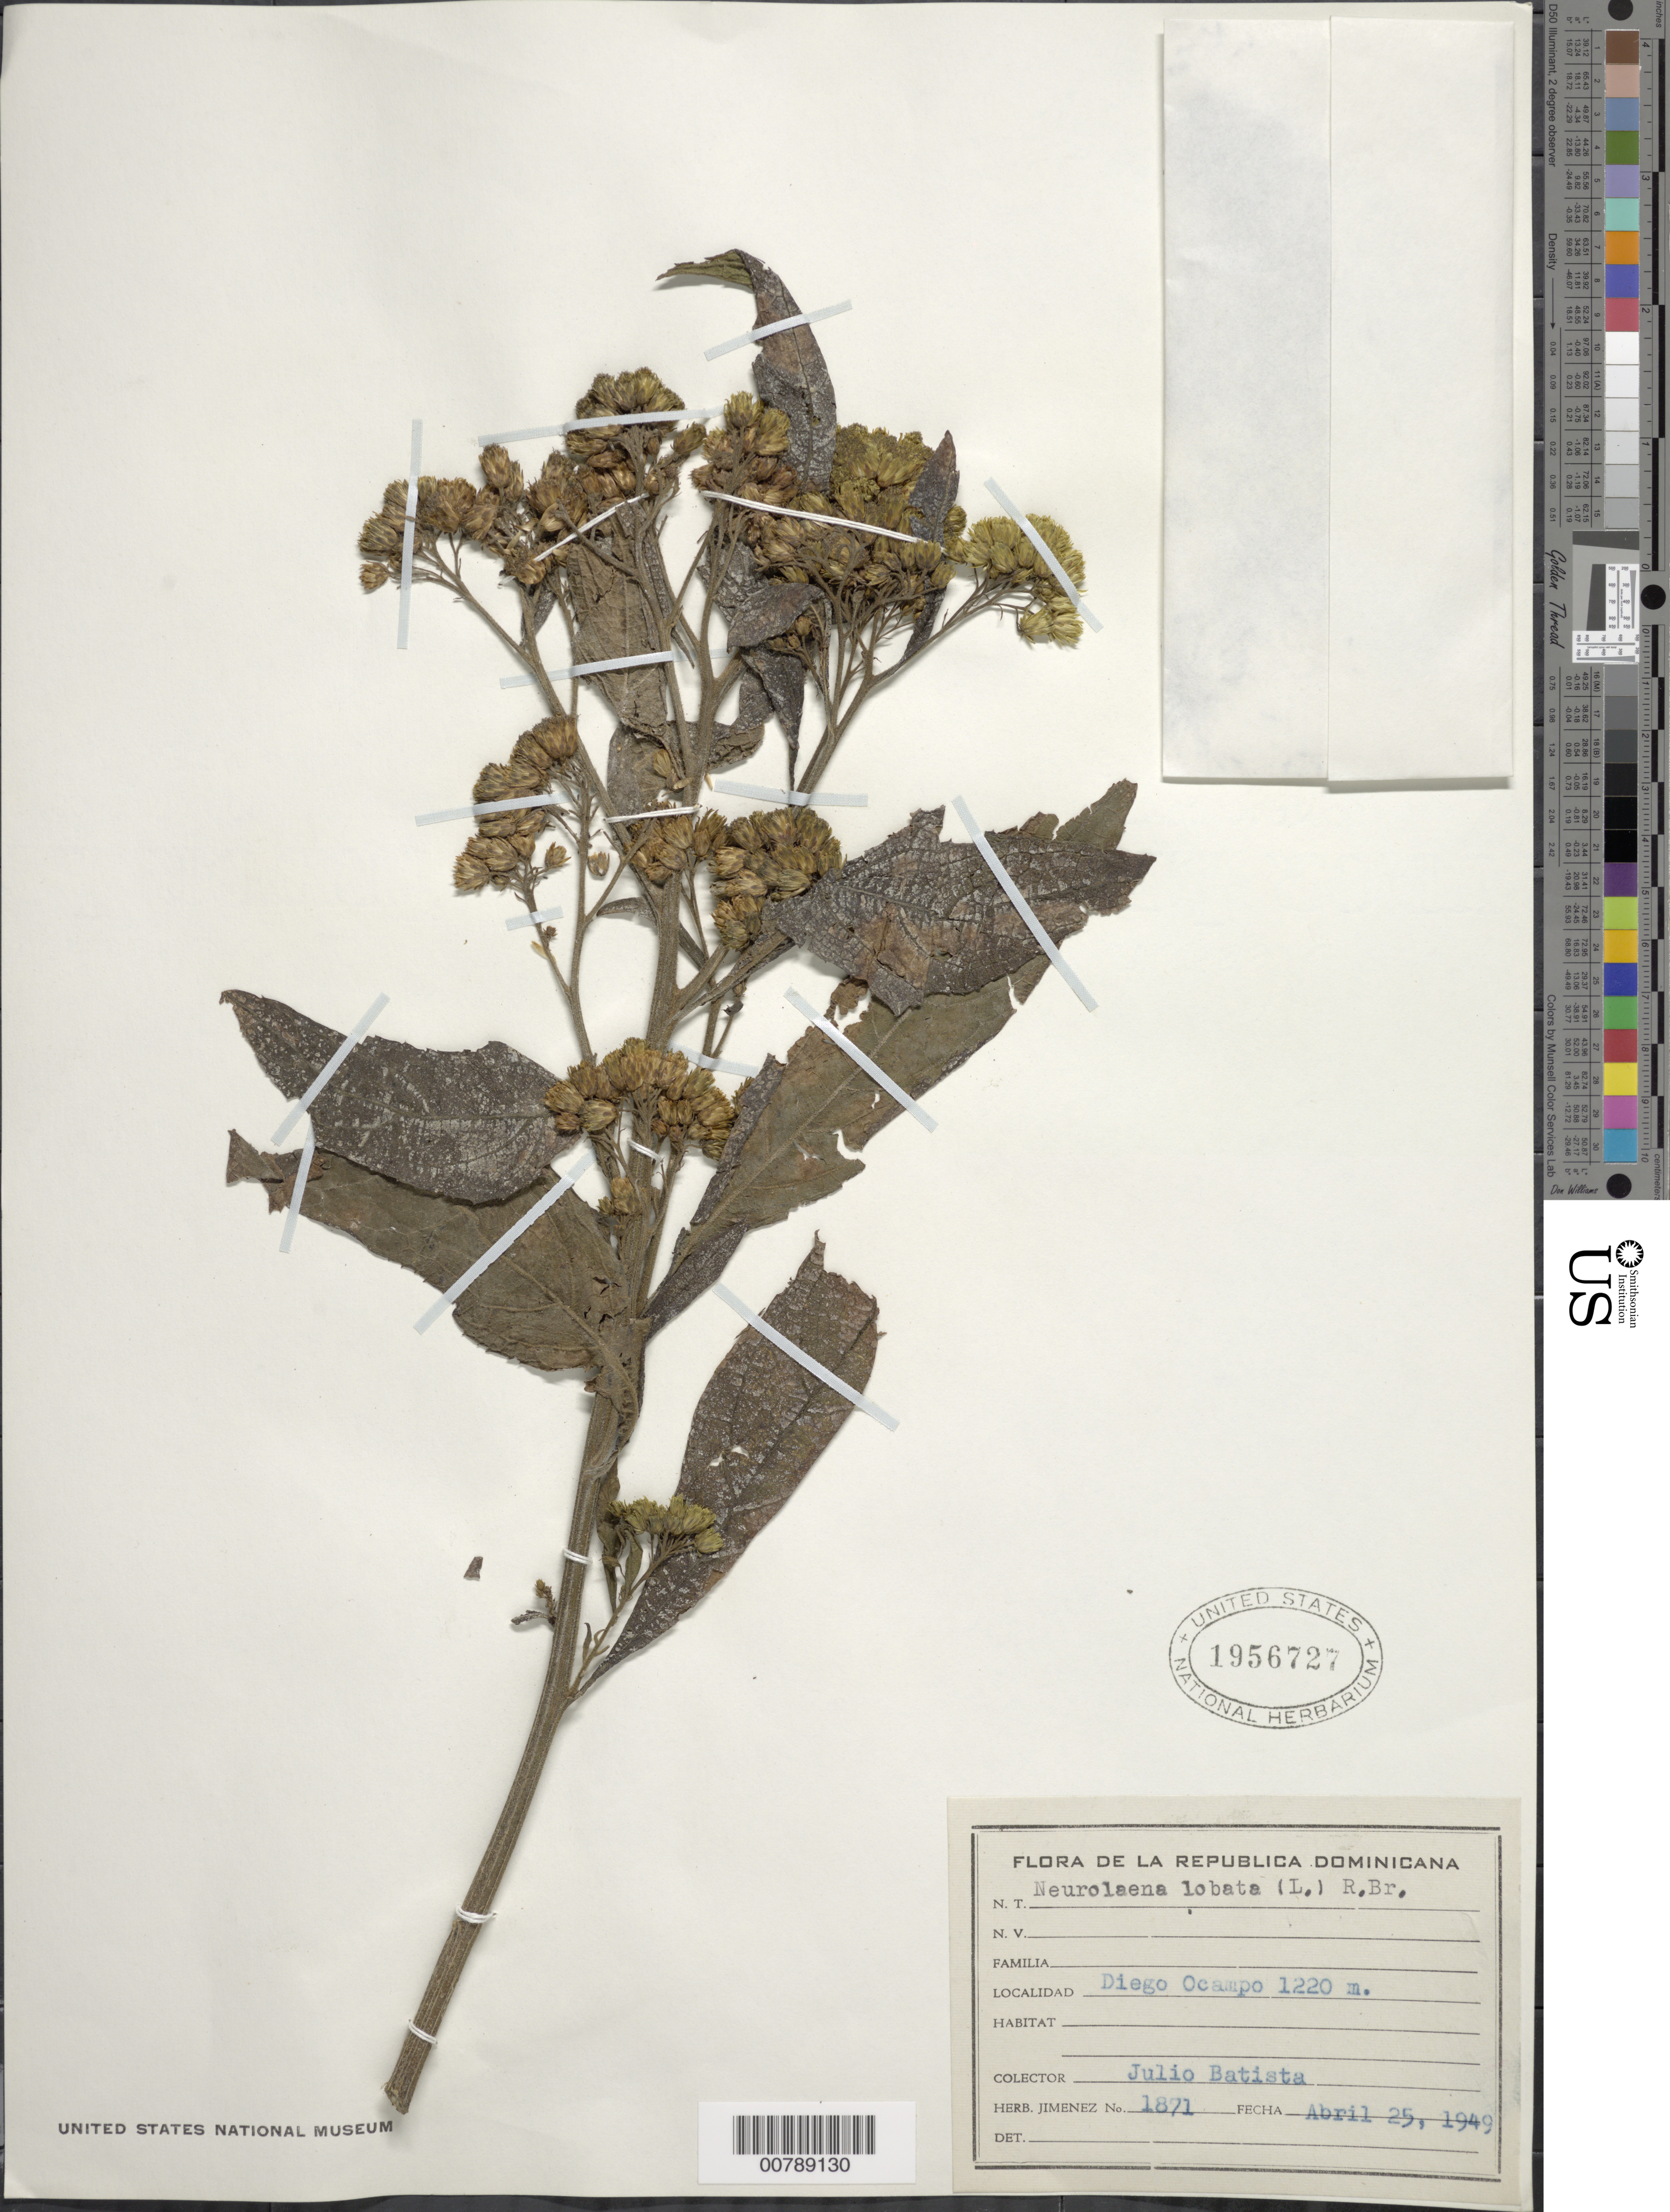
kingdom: Plantae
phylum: Tracheophyta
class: Magnoliopsida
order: Asterales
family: Asteraceae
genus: Neurolaena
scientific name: Neurolaena lobata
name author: (L.) R. Br. ex Cass.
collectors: J. Batista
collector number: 1871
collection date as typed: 25 Apr 1949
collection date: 1949-04-25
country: Dominican Republic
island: Hispaniola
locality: Diego Ocampo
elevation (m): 1220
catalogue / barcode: US 1956727